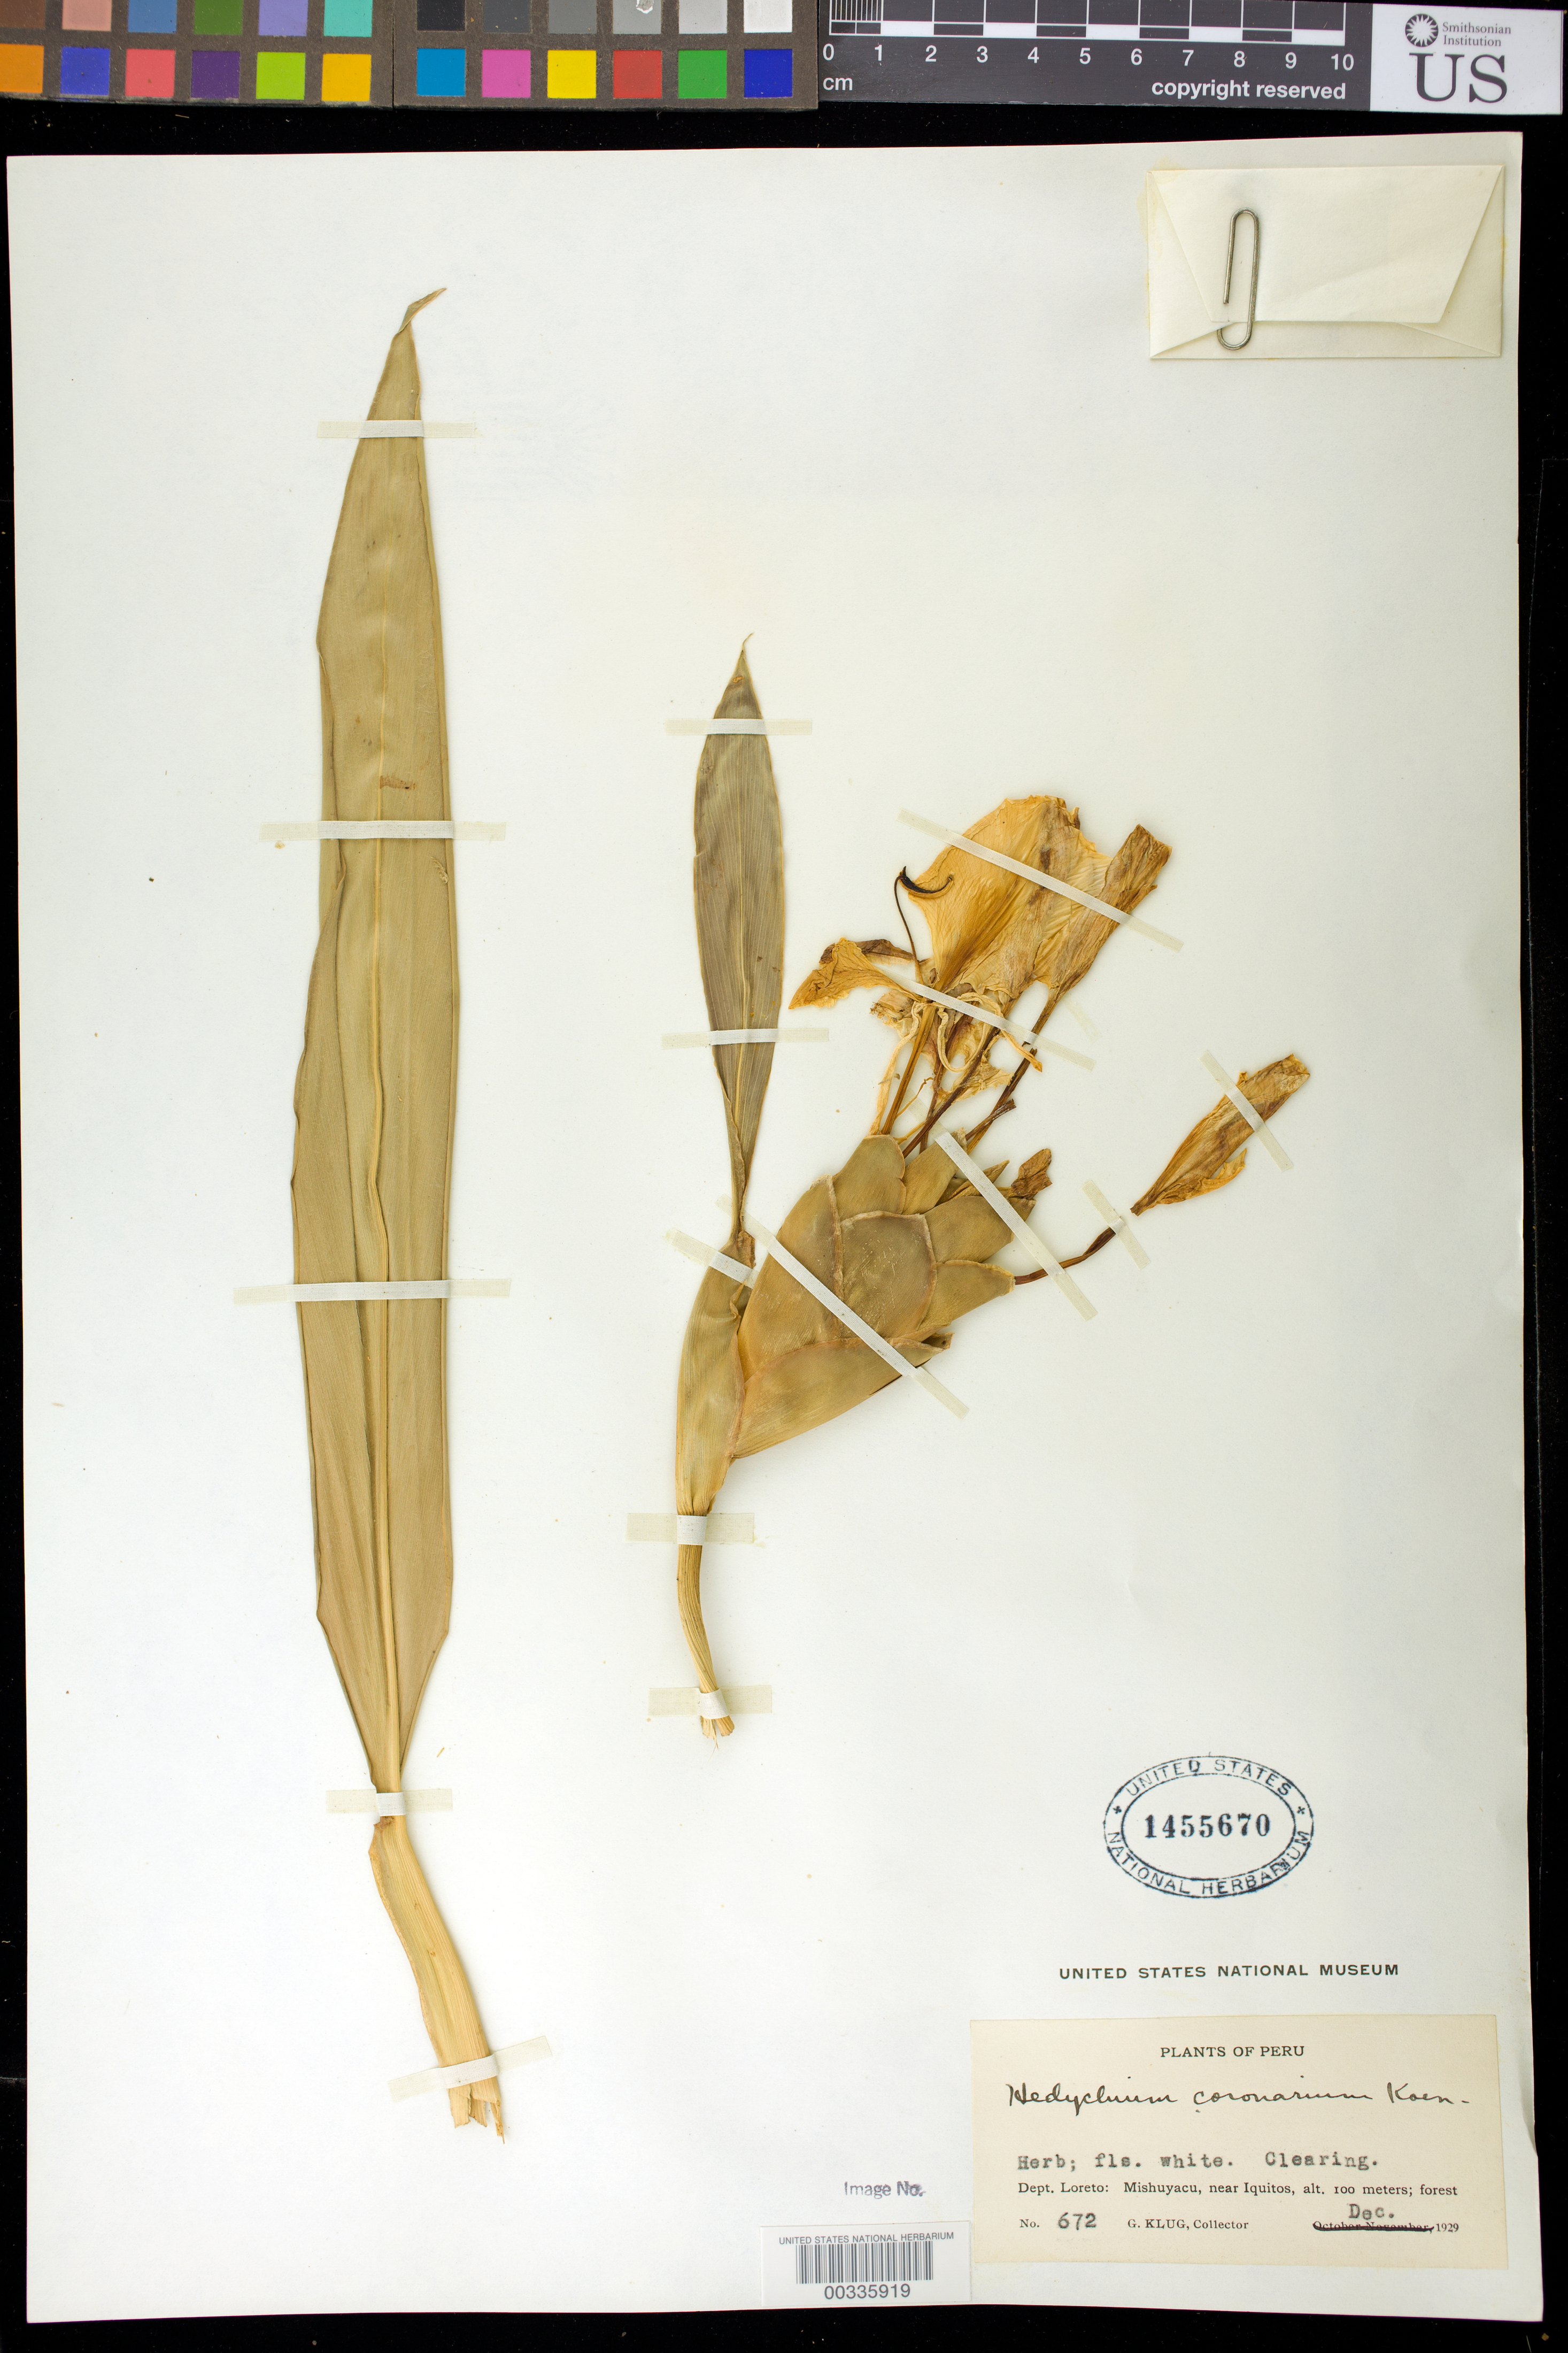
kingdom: Plantae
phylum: Tracheophyta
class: Liliopsida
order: Zingiberales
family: Zingiberaceae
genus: Hedychium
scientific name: Hedychium coronarium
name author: J. Koenig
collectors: G. Klug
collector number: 672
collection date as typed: Dec 1929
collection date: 1929-12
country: Peru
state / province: Loreto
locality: Mishuyacu, near Iquitos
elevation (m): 100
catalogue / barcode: US 1455670